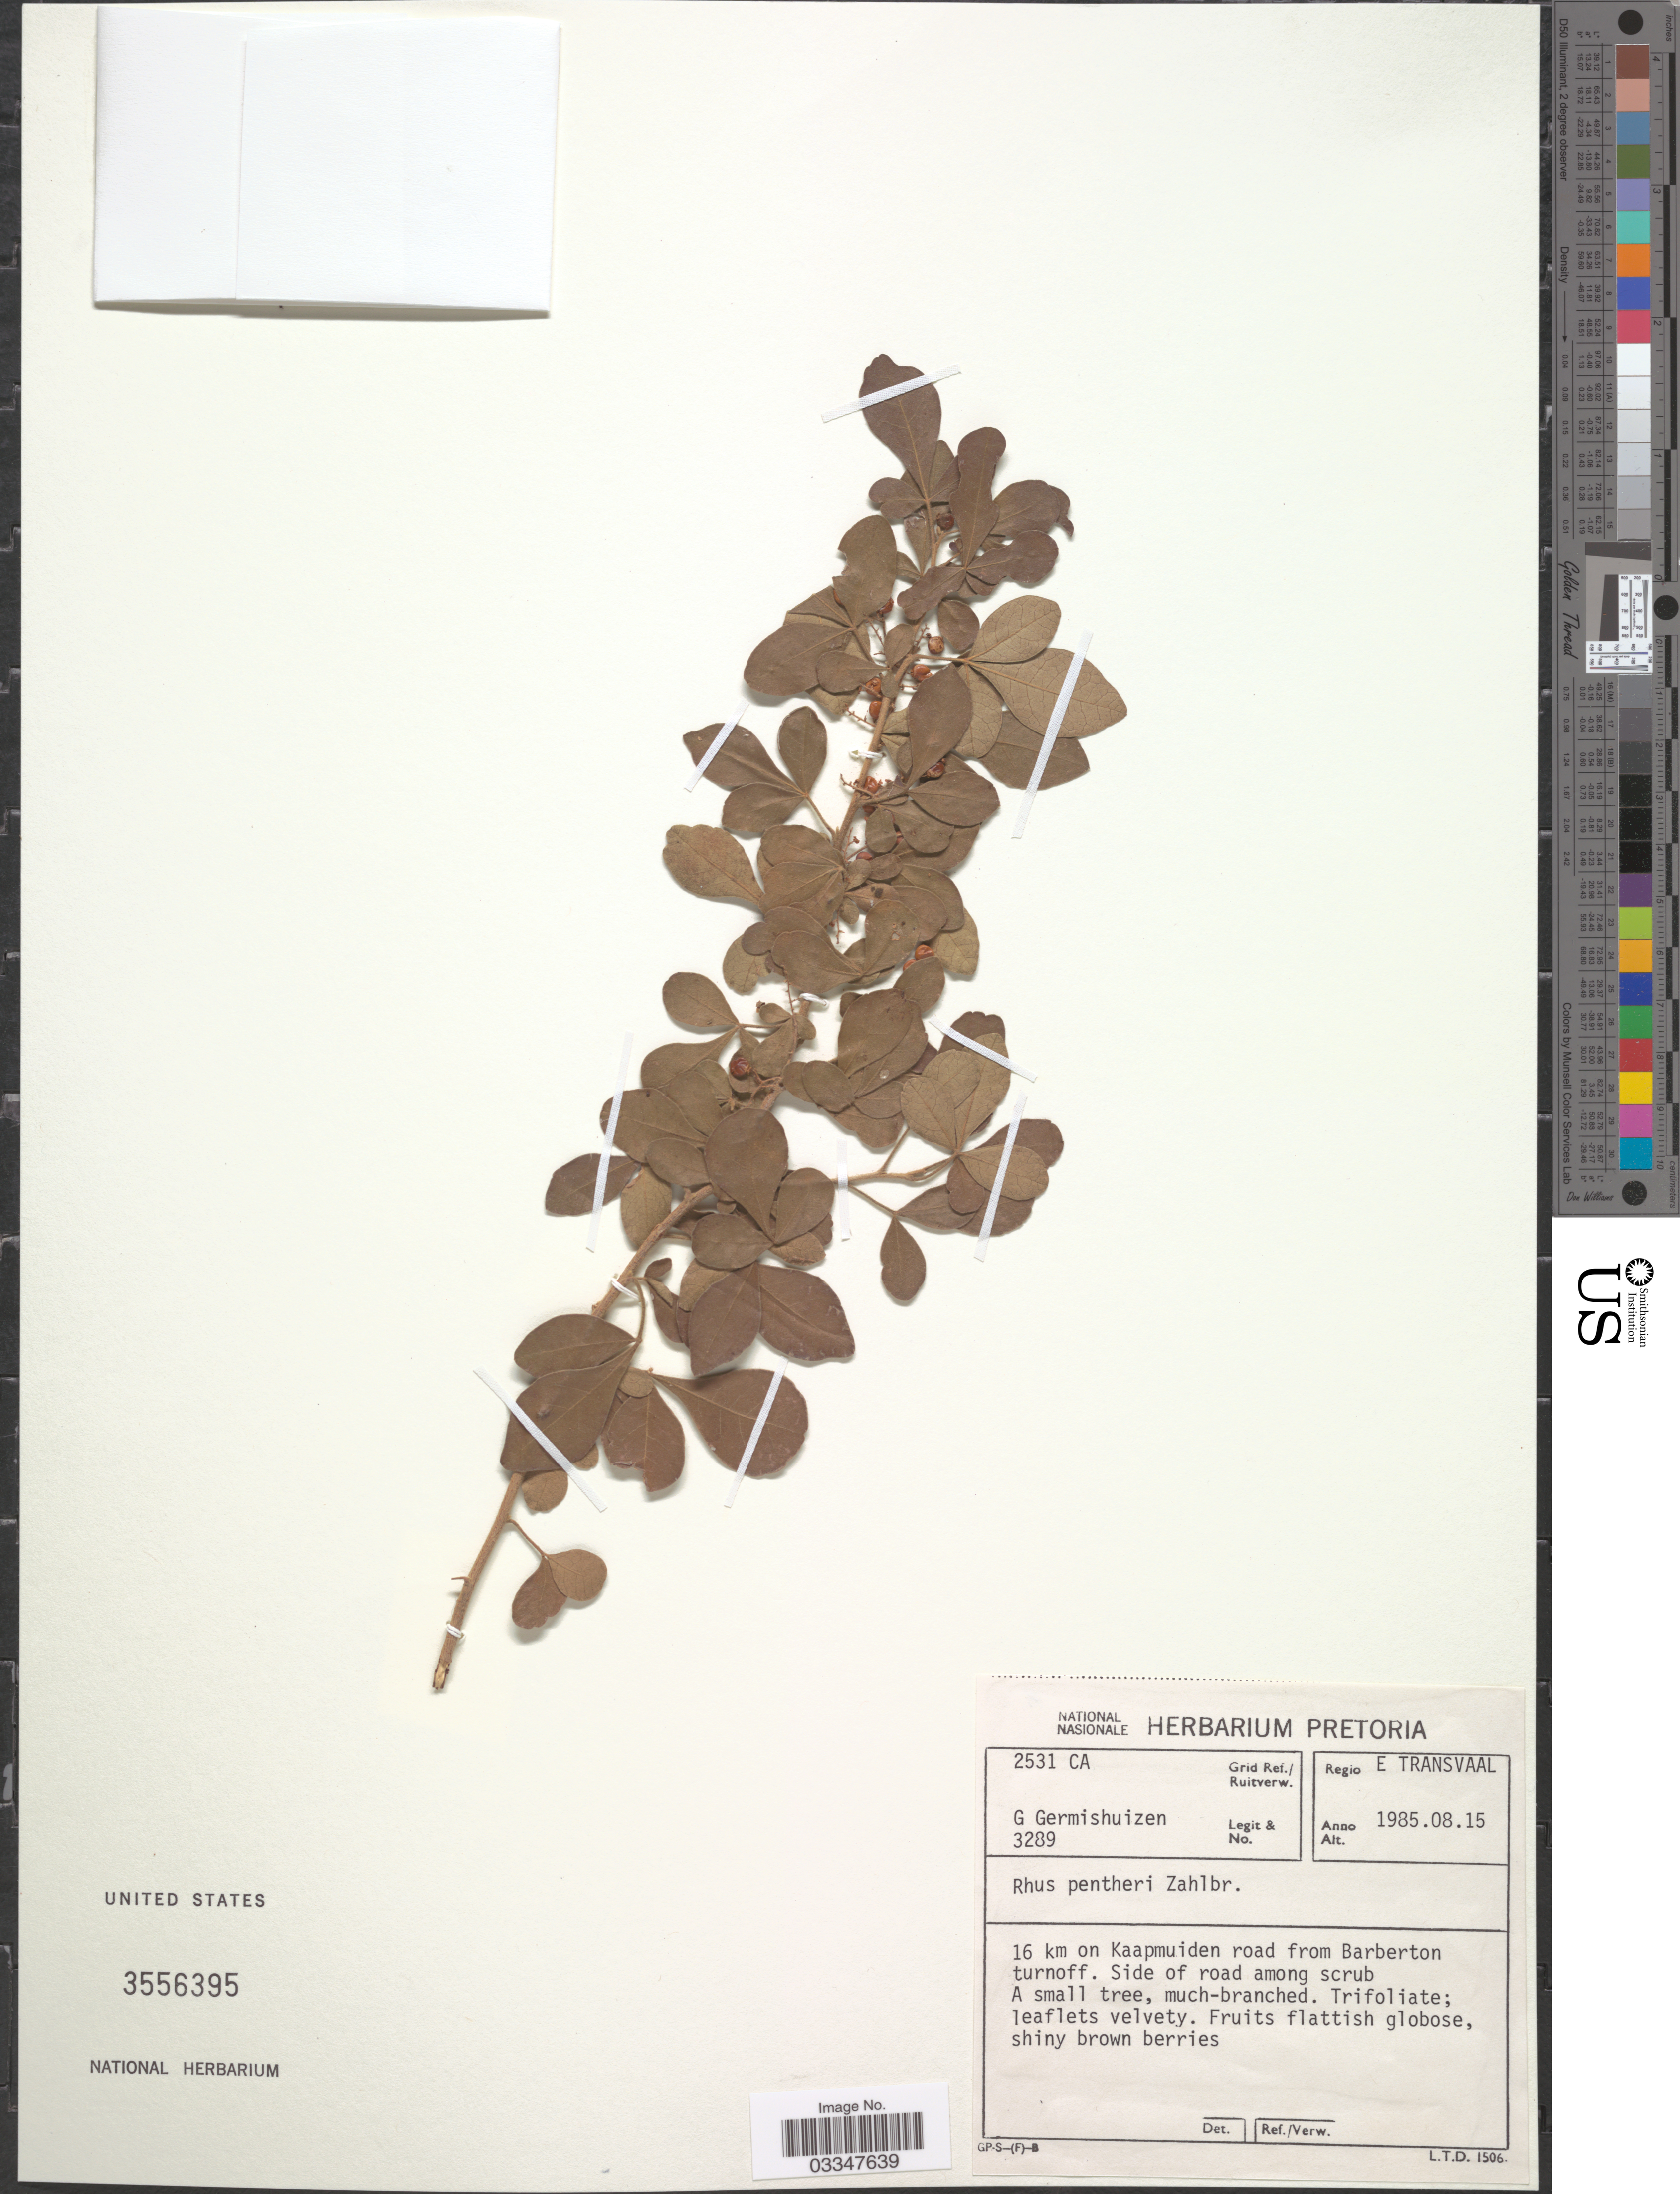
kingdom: Plantae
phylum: Tracheophyta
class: Magnoliopsida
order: Sapindales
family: Anacardiaceae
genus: Rhus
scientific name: Rhus pentheri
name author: Zahlbr.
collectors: G. Germishuizen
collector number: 3289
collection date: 1985-08-15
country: South Africa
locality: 2531 CA Grid Ref./Ruitverw. Regio E Transvaal. 16 km on Kaapmuiden road from Barberton turnoff.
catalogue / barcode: US 3556395